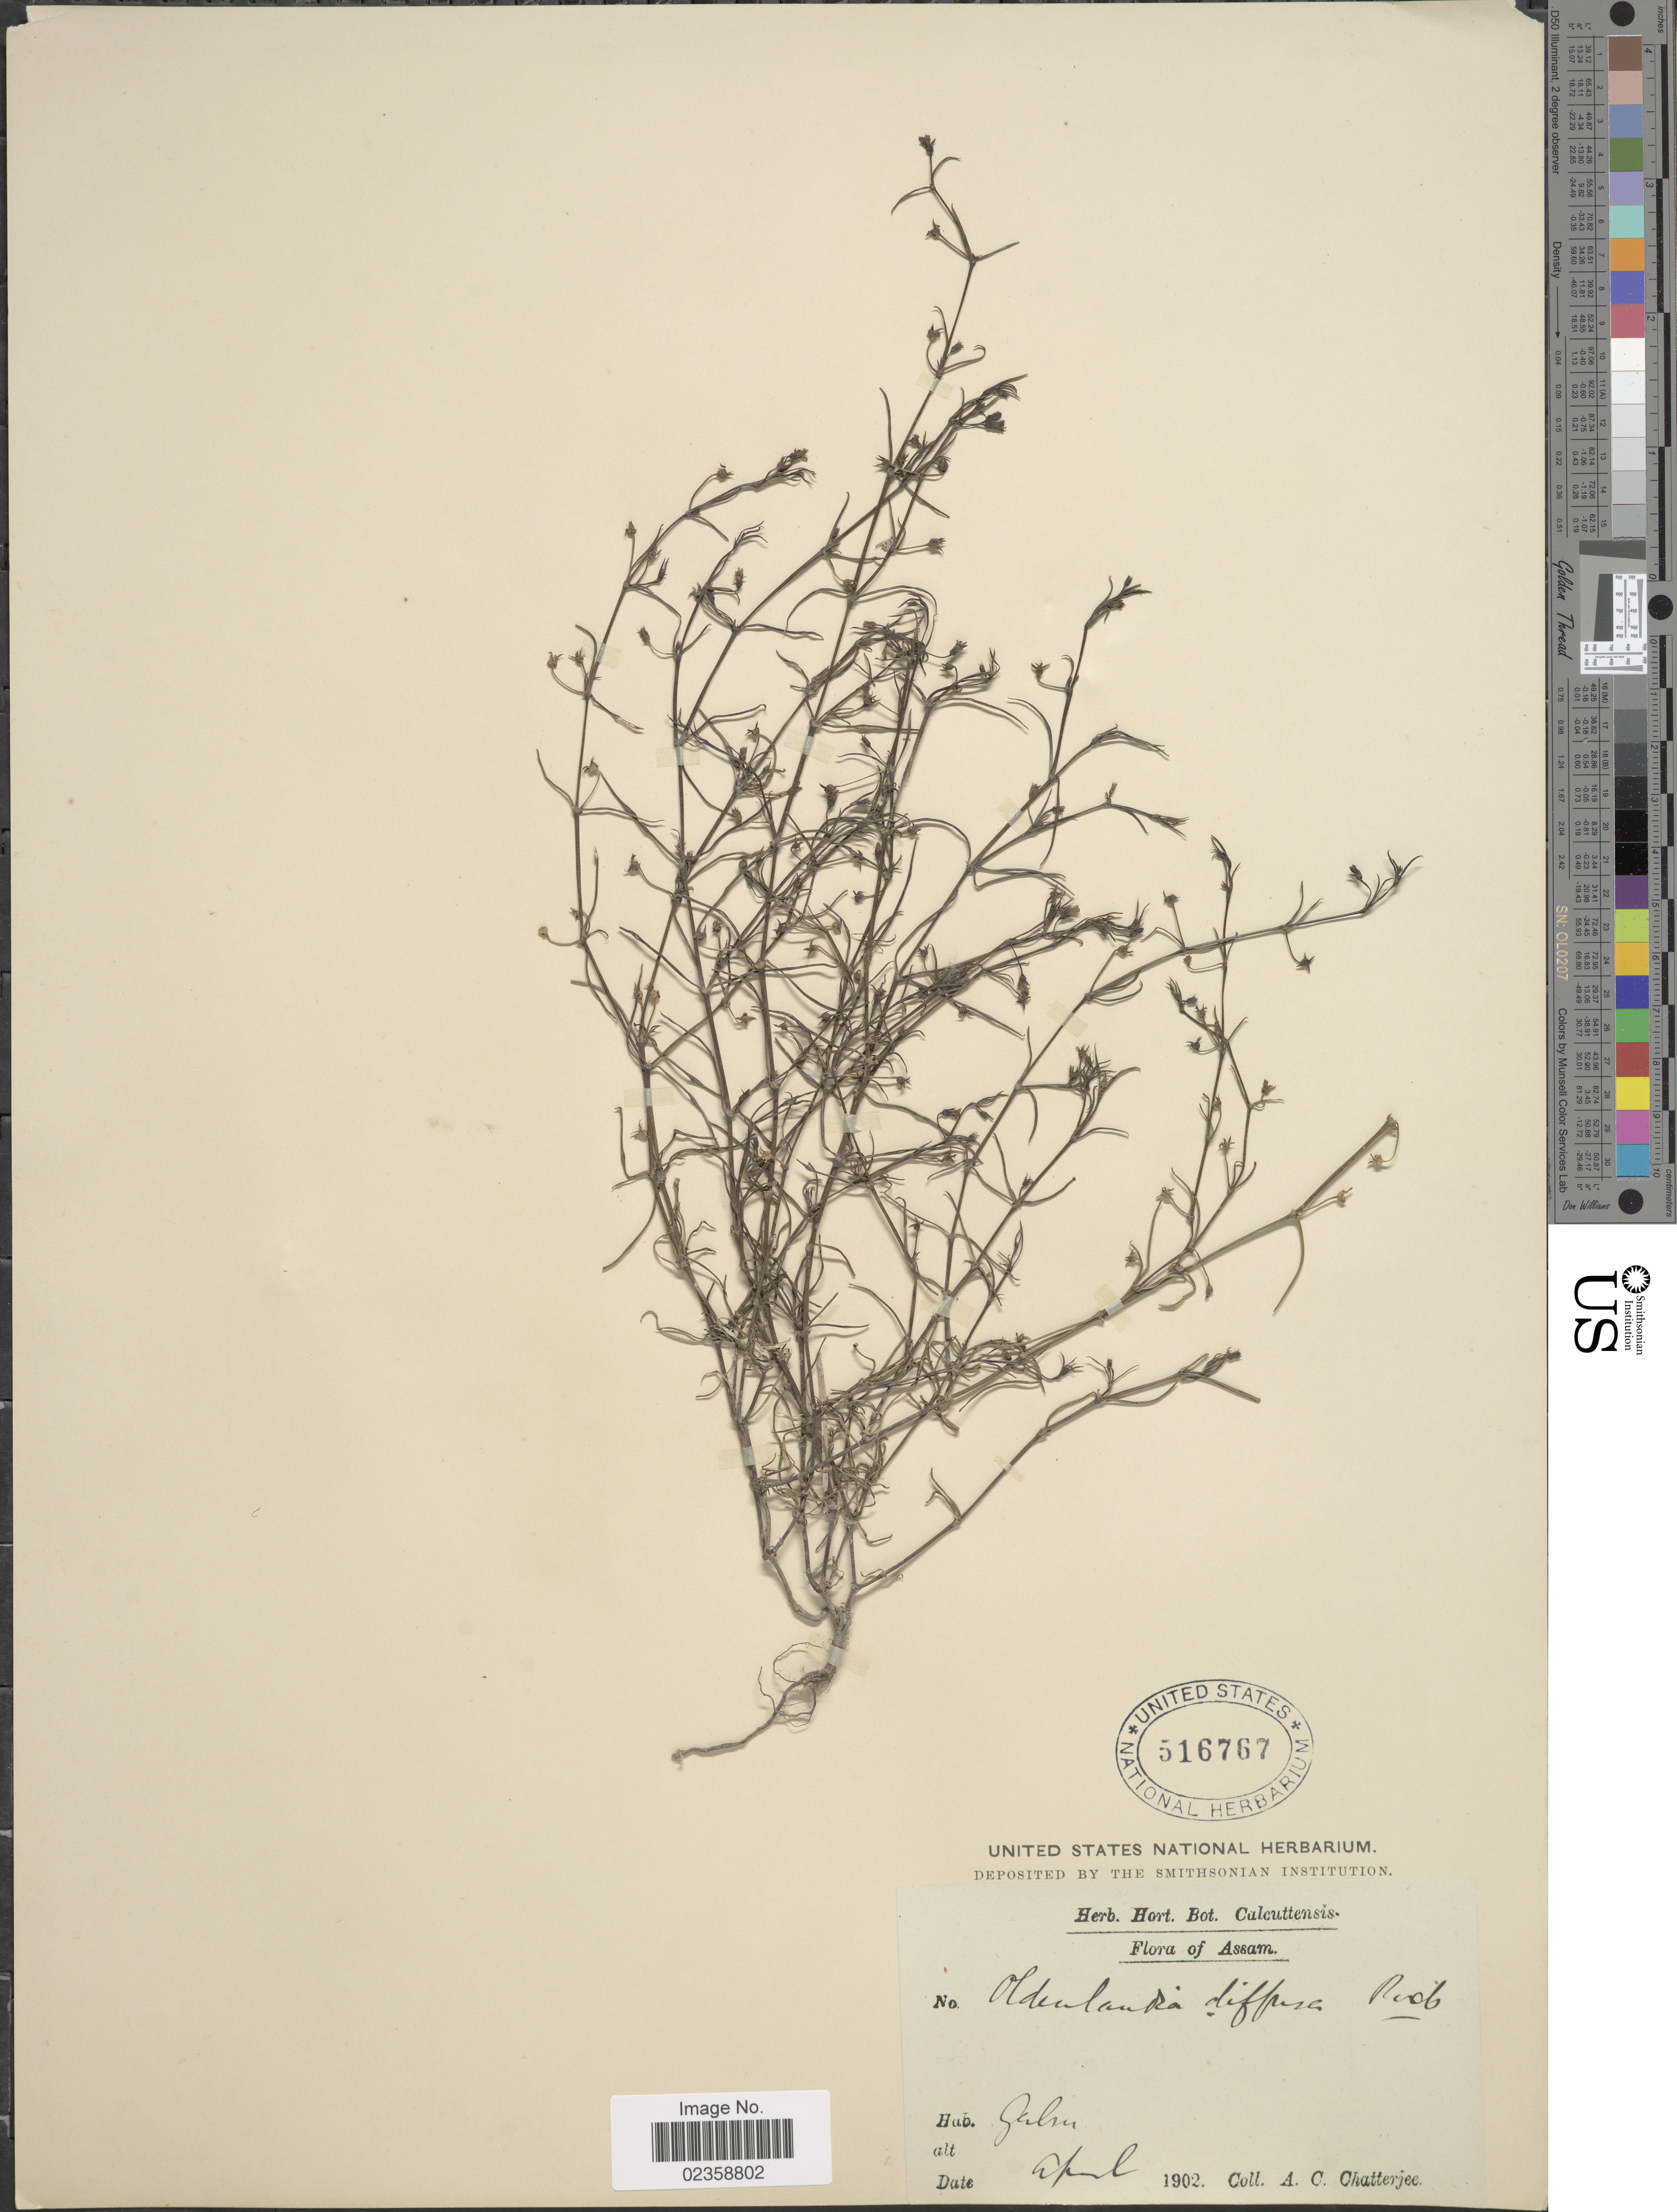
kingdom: Plantae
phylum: Tracheophyta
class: Magnoliopsida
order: Gentianales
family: Rubiaceae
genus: Oldenlandia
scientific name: Oldenlandia diffusa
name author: (Willd.) Roxb.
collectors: A. Chatterjee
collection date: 1902-04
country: India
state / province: Assam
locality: Galsu [interpreted]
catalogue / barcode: US 516767